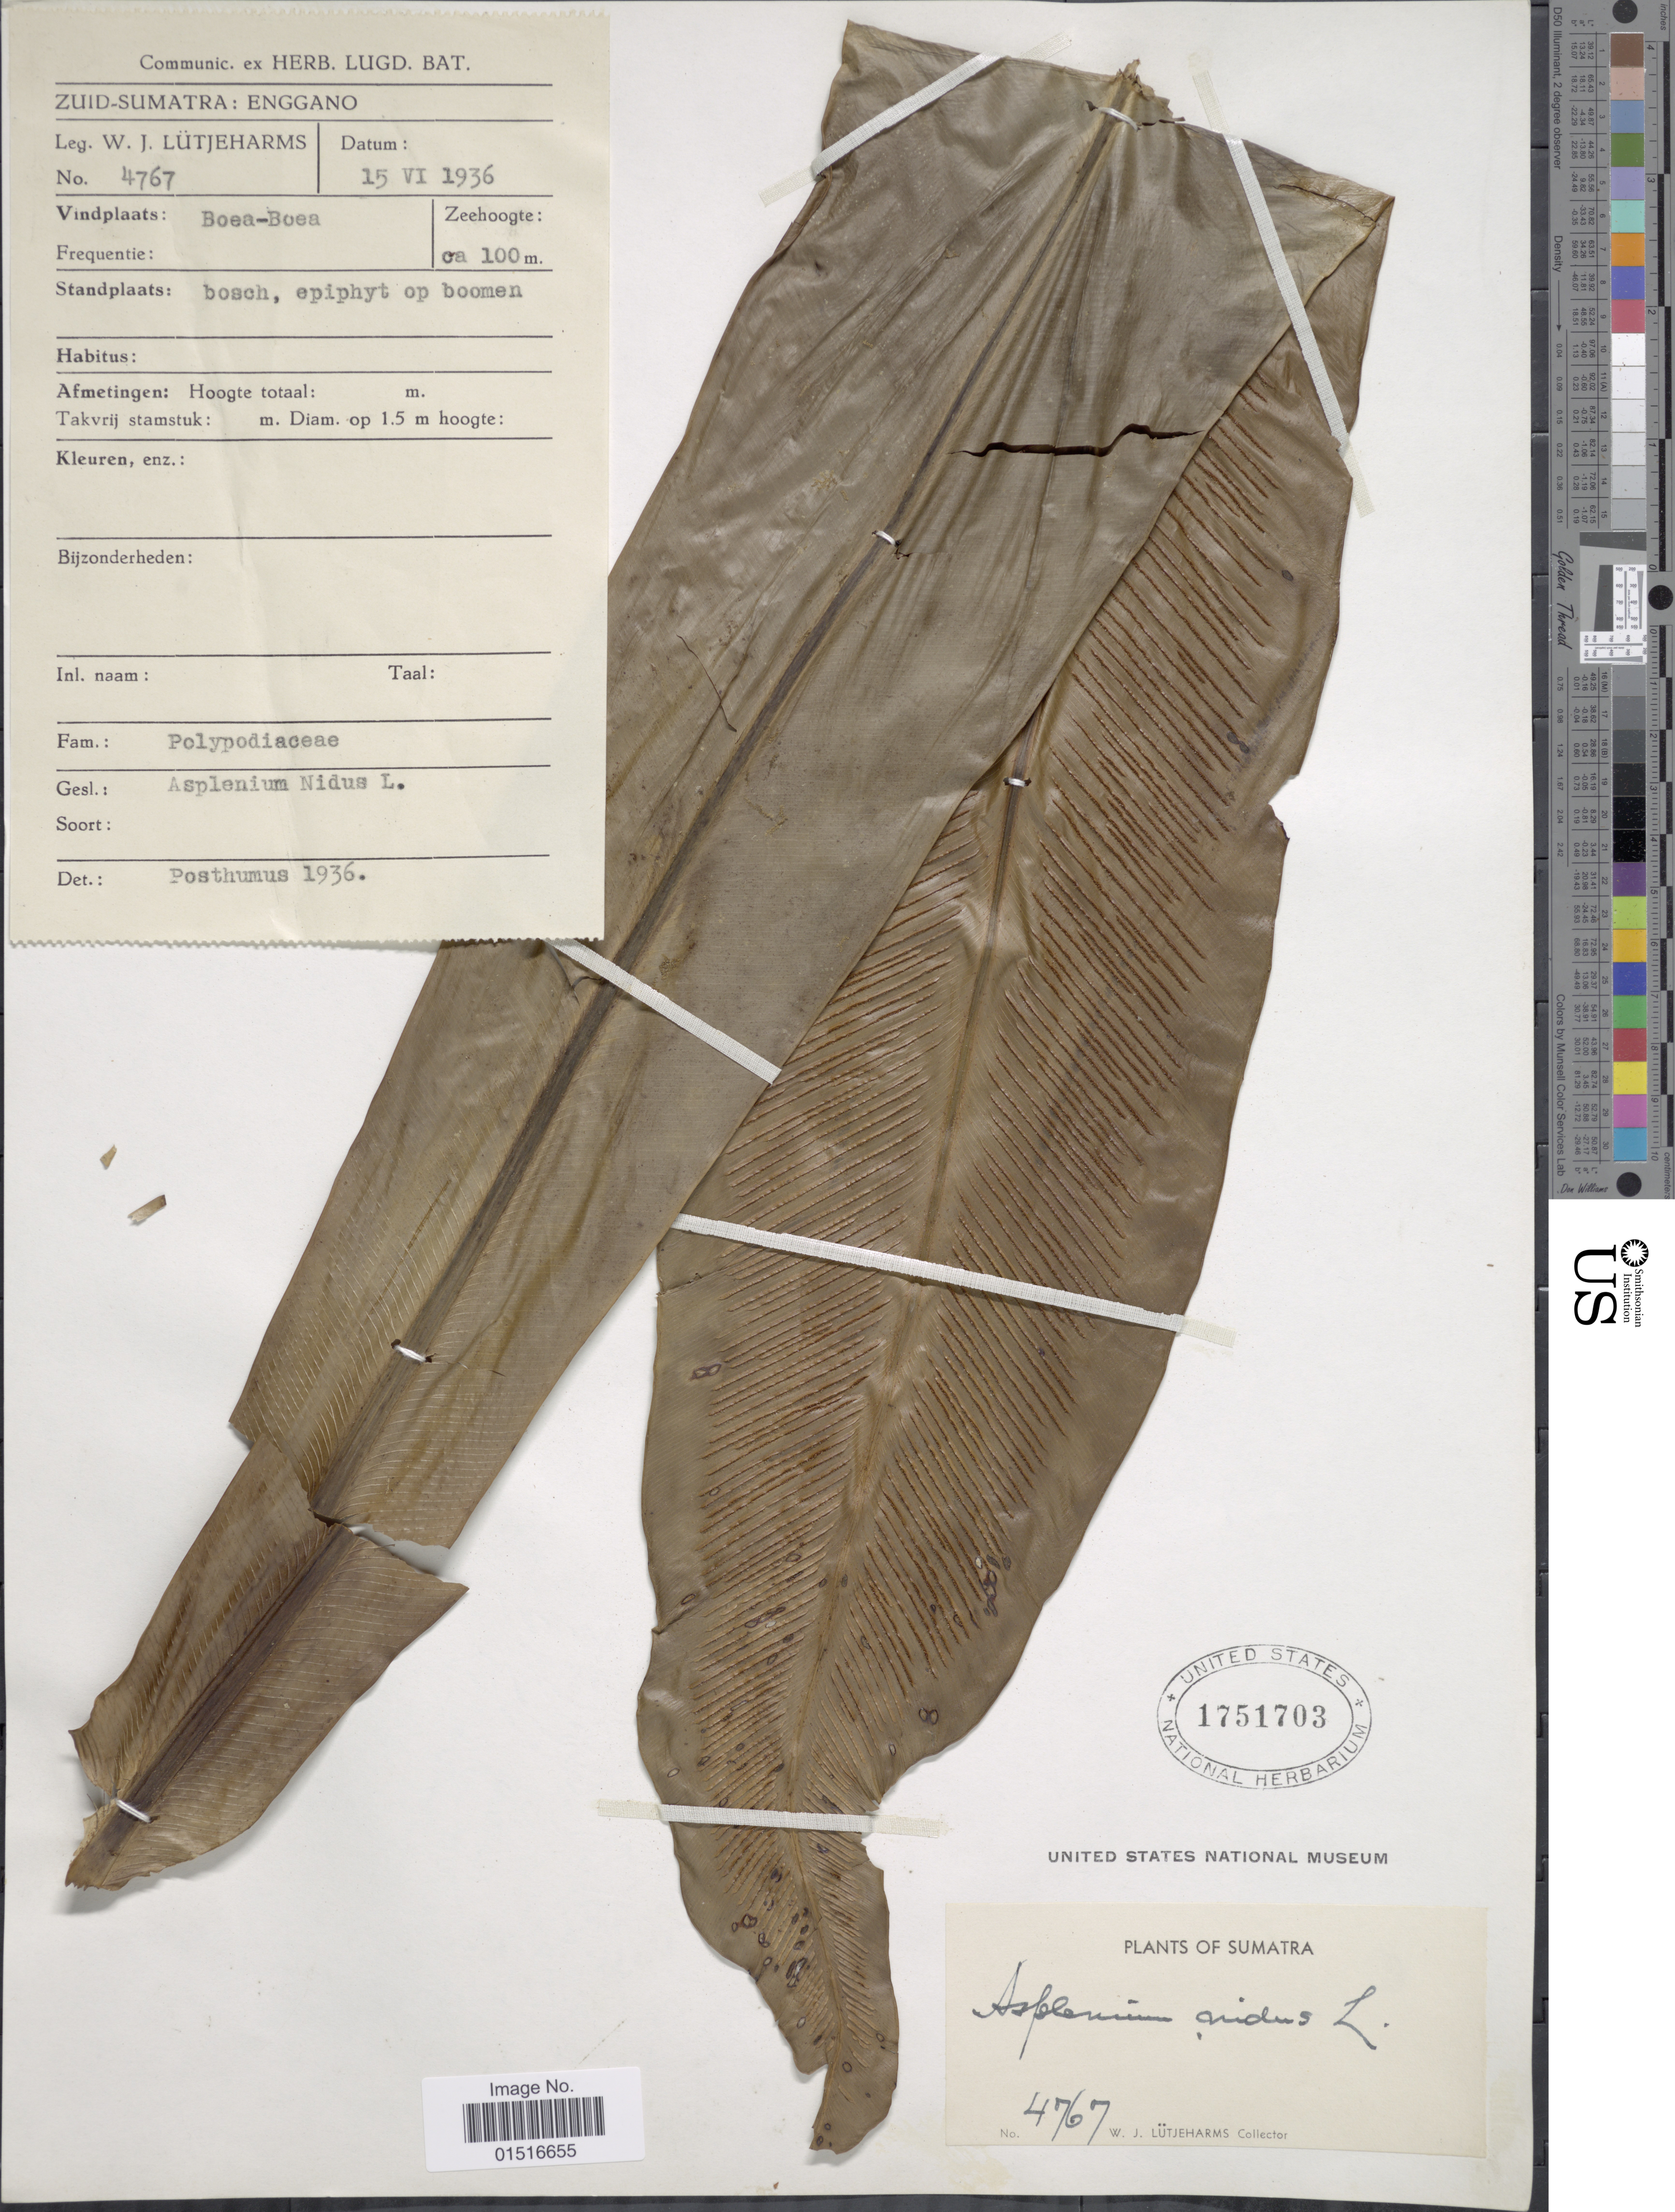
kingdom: Plantae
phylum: Tracheophyta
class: Polypodiopsida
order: Polypodiales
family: Aspleniaceae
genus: Asplenium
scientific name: Asplenium nidus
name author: L.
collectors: W. Lütjeharms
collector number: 4767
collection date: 1936-06-15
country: Indonesia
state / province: Sumatra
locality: Zuid-Sumatra: Enggano, Boea-Boea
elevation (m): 100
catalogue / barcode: US 1751703